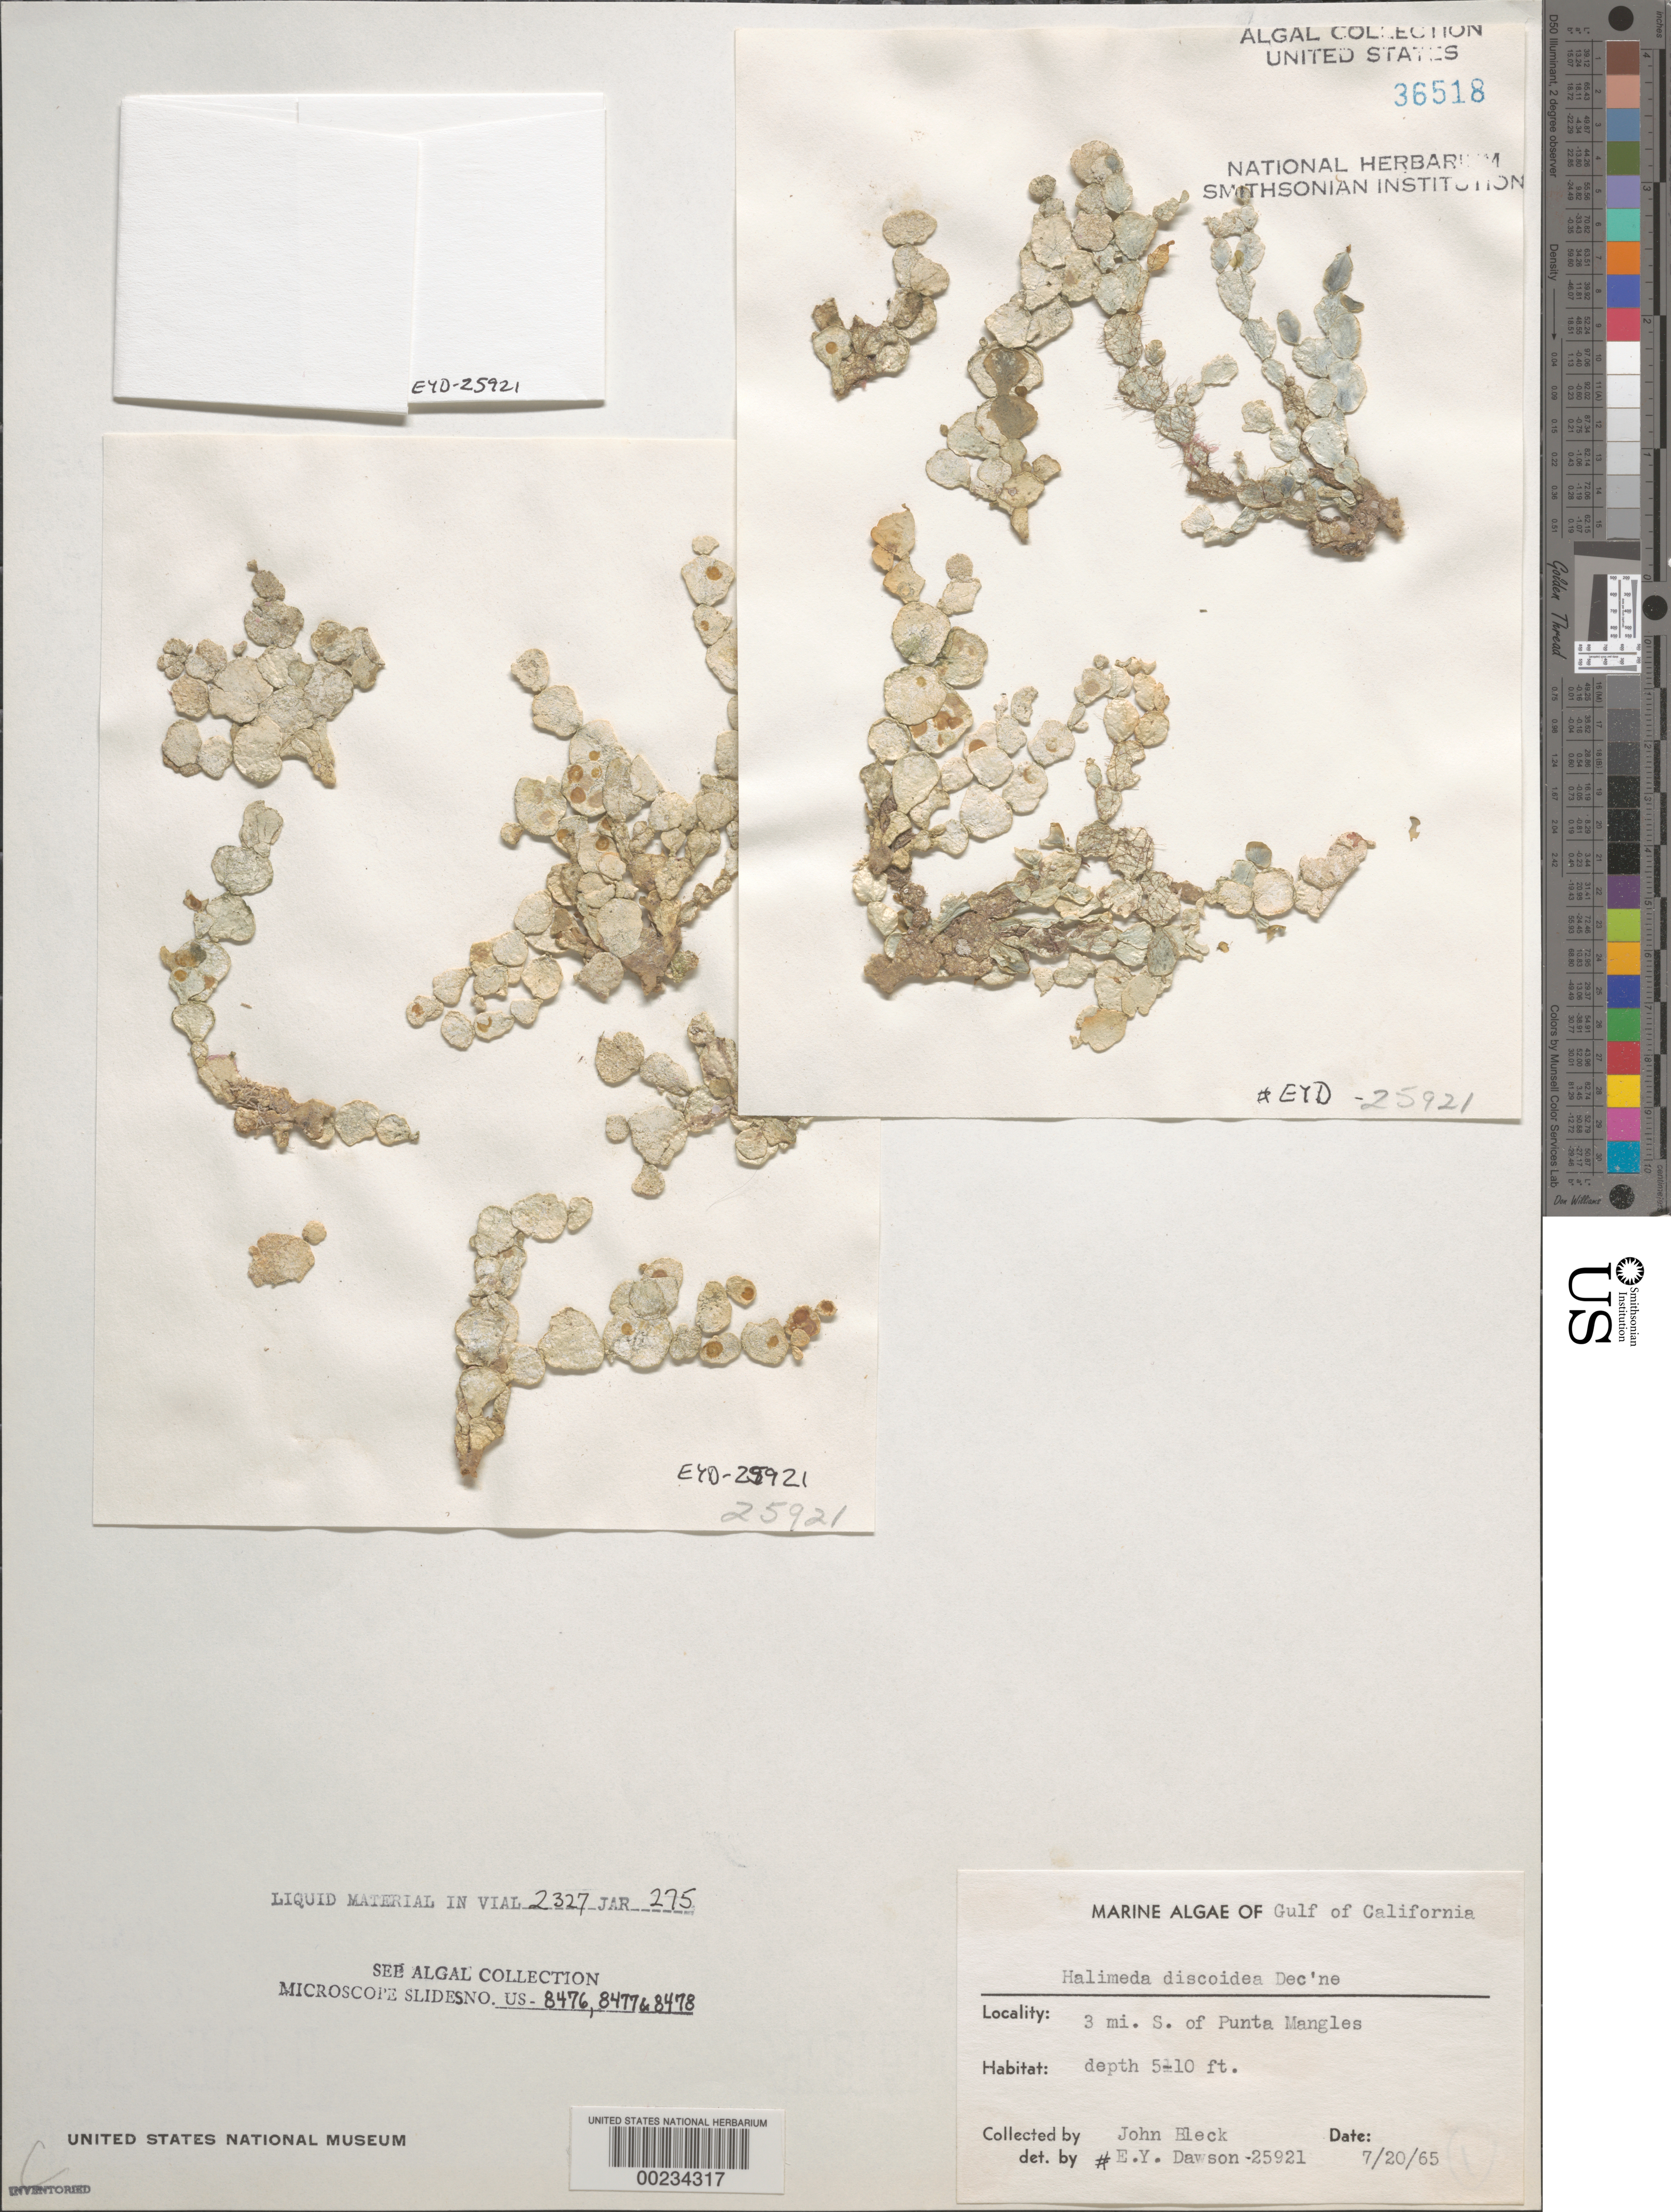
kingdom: Plantae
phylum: Chlorophyta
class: Ulvophyceae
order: Bryopsidales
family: Halimedaceae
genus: Halimeda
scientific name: Halimeda discoidea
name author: Decne.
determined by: Dawson, E. Y.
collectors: J. Bleck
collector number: EYD 25921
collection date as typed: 20 Jul 1965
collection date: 1965-07-20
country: Mexico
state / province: Baja California Sur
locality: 3 miles south of Punta Mangleres (Punta Mangles)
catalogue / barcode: US 36518